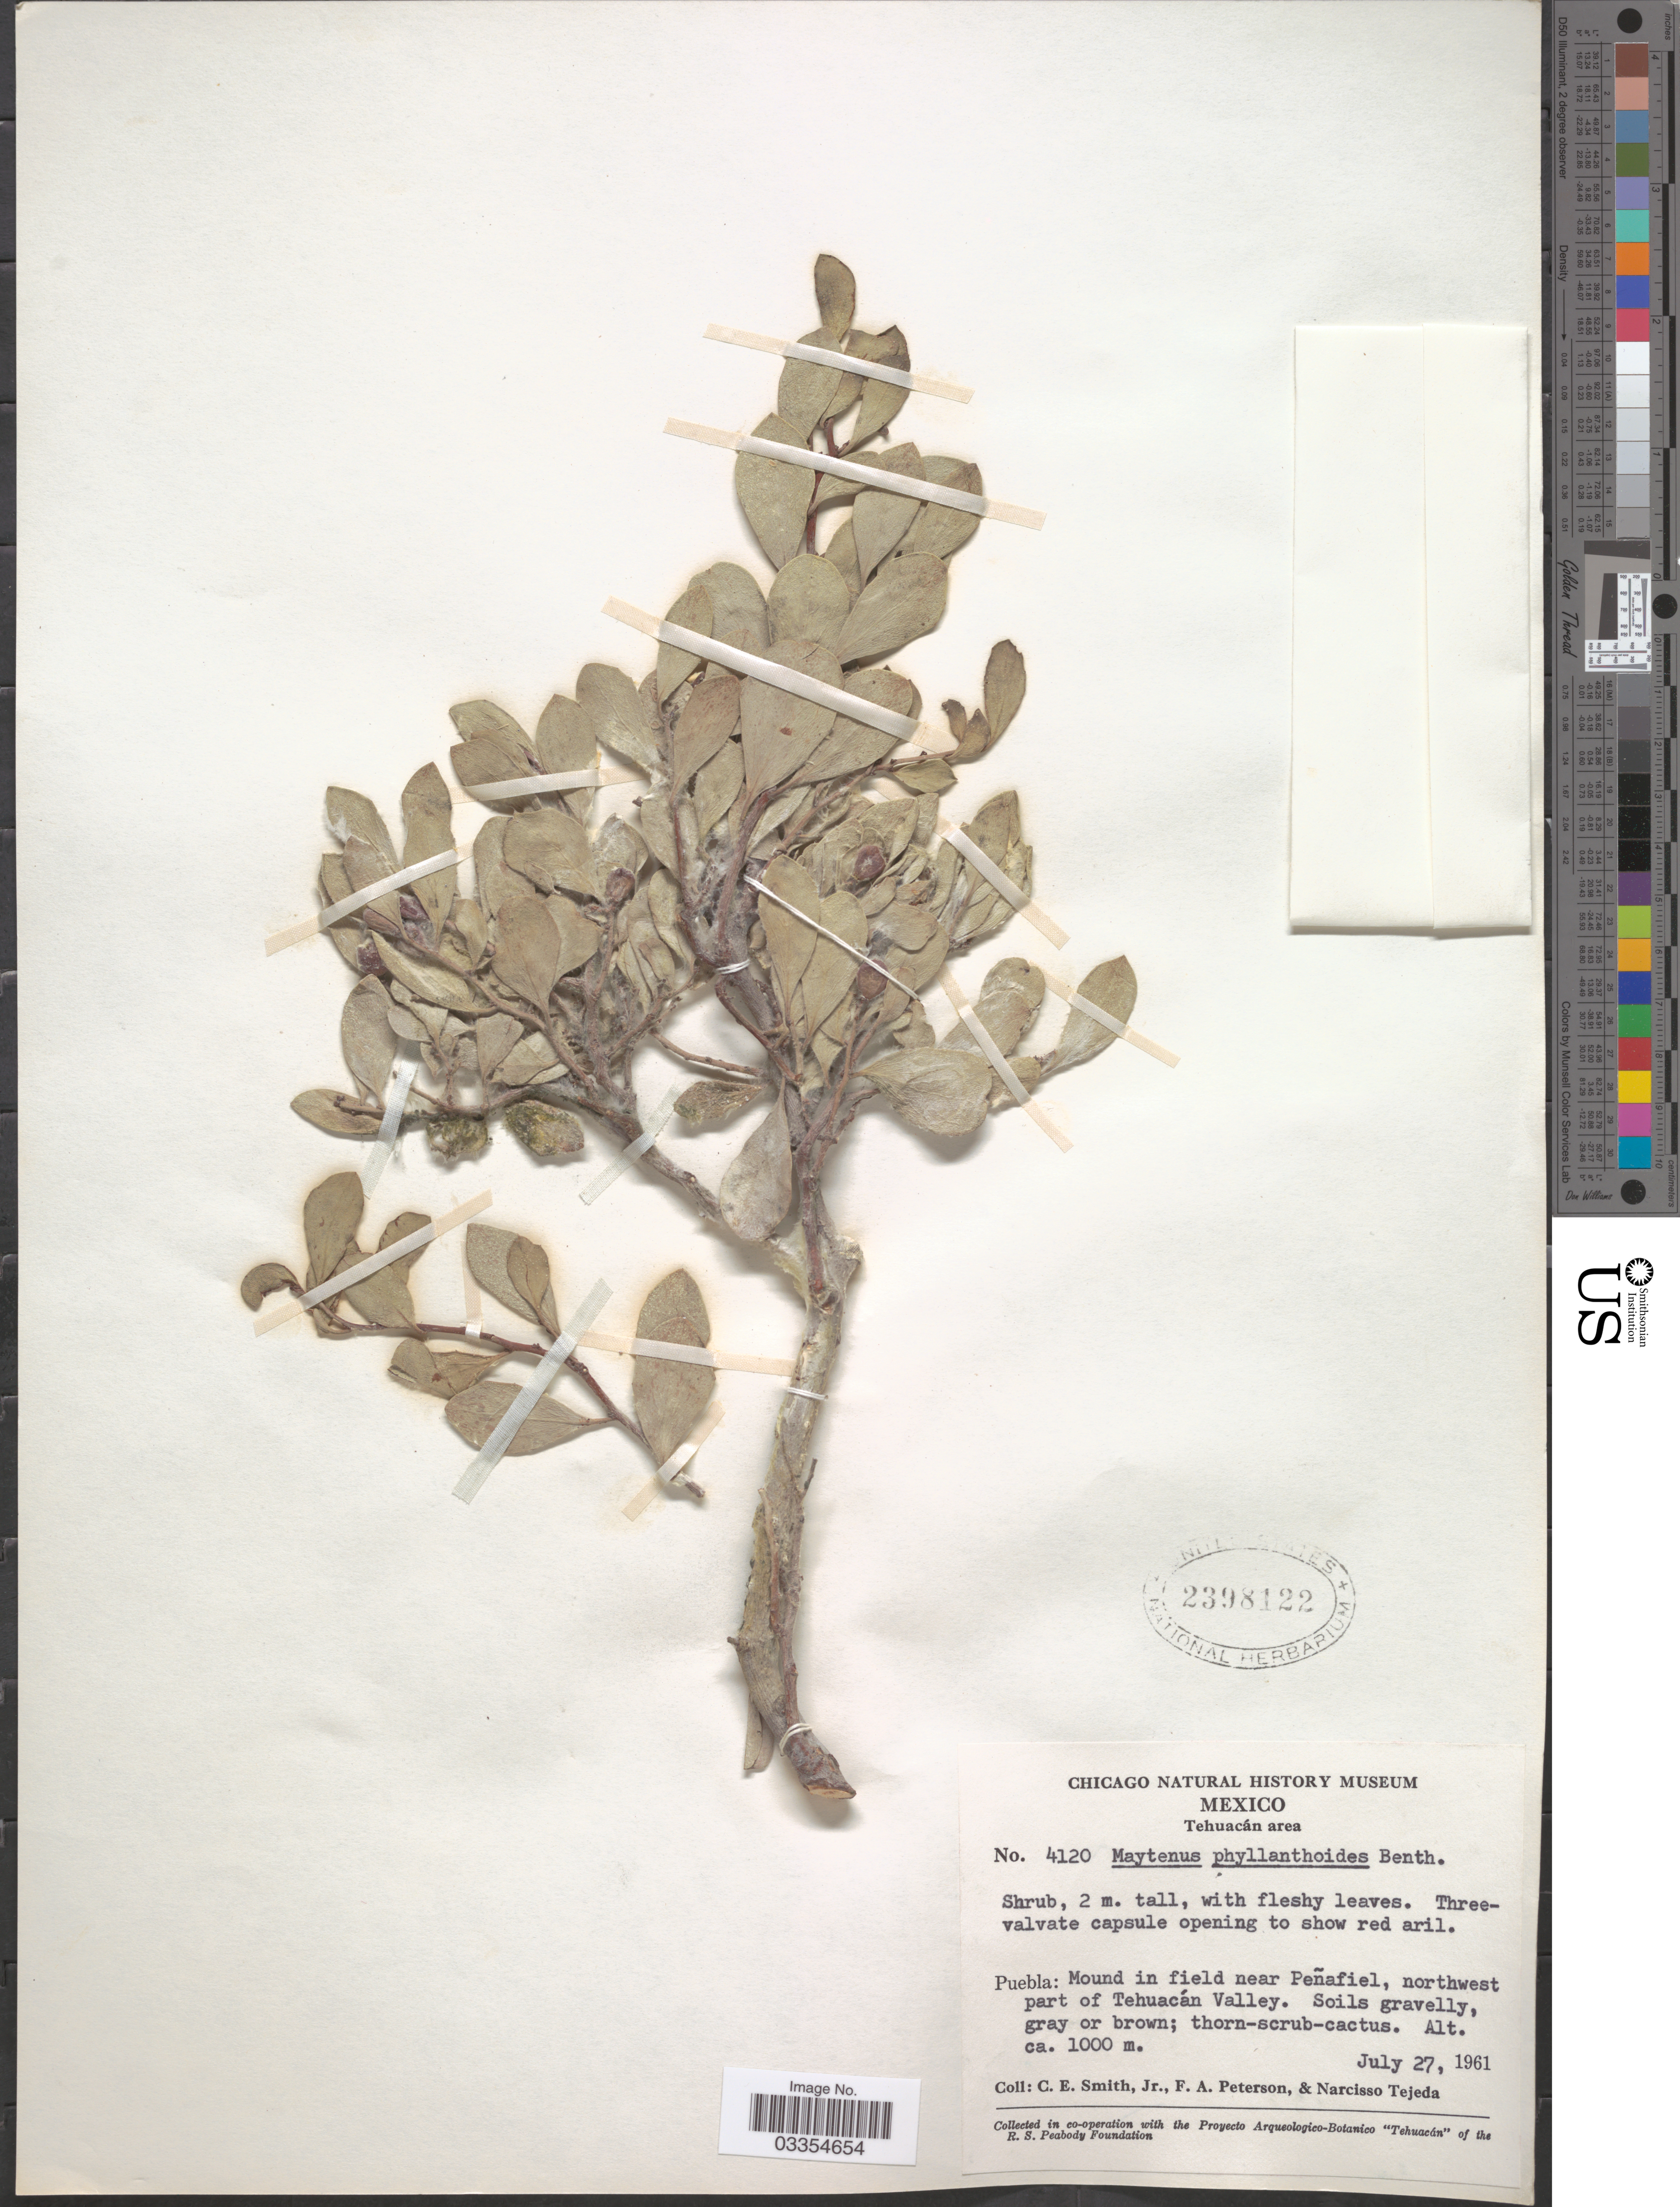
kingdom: Plantae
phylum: Tracheophyta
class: Magnoliopsida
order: Celastrales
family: Celastraceae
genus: Tricerma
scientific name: Tricerma phyllanthoides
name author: (Benth.) Lundell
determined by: Strong, Mark T., (BOT), Smithsonian Institution - National Museum of Natural History (UNITED STATES)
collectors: C. E. Smith Jr., F. A. Peterson & N. Tejeda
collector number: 4120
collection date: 1961-07-27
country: Mexico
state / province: Puebla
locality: Tehuacán area. Puebla: Mound in field near Peñafiel, northwest part of Tehuacán Valley.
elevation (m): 1000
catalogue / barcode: US 2398122